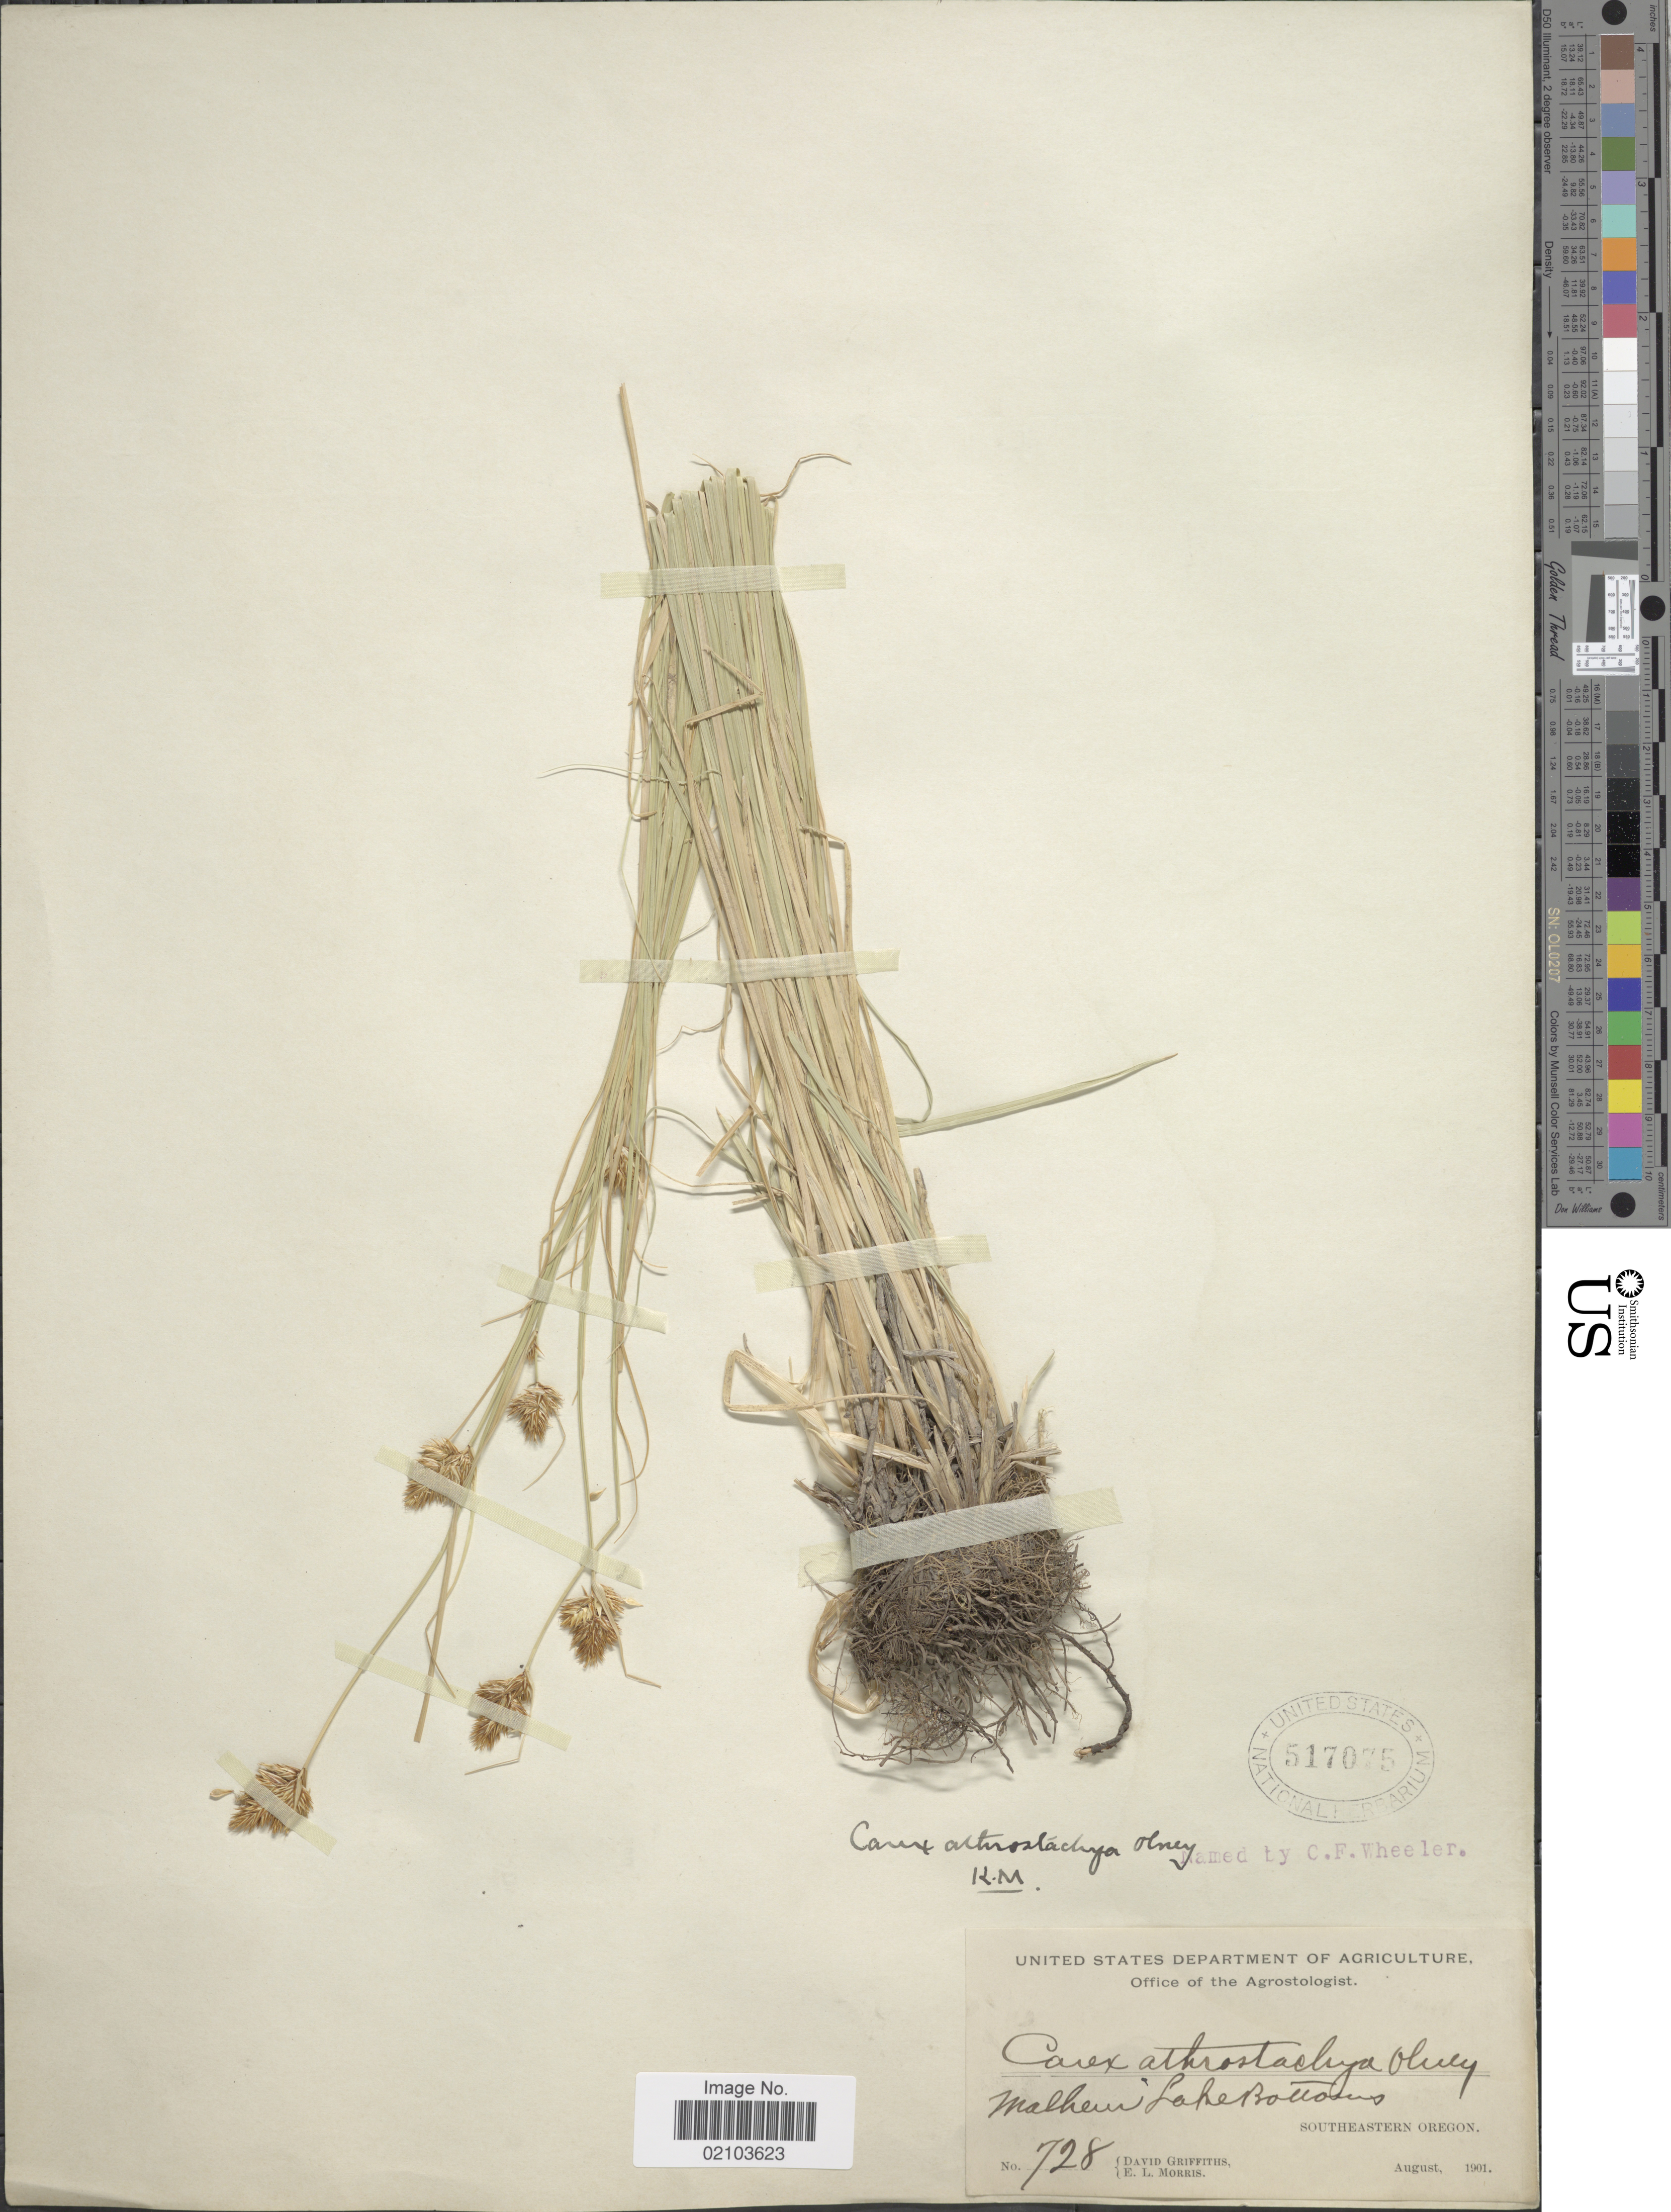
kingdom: Plantae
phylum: Tracheophyta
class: Liliopsida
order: Poales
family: Cyperaceae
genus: Carex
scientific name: Carex athrostachya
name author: Olney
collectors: D. Griffiths & E. Morris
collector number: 728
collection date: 1901-08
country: United States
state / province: Oregon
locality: Malheur Lake Bottoms. Southeastern Oregon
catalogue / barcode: US 517075